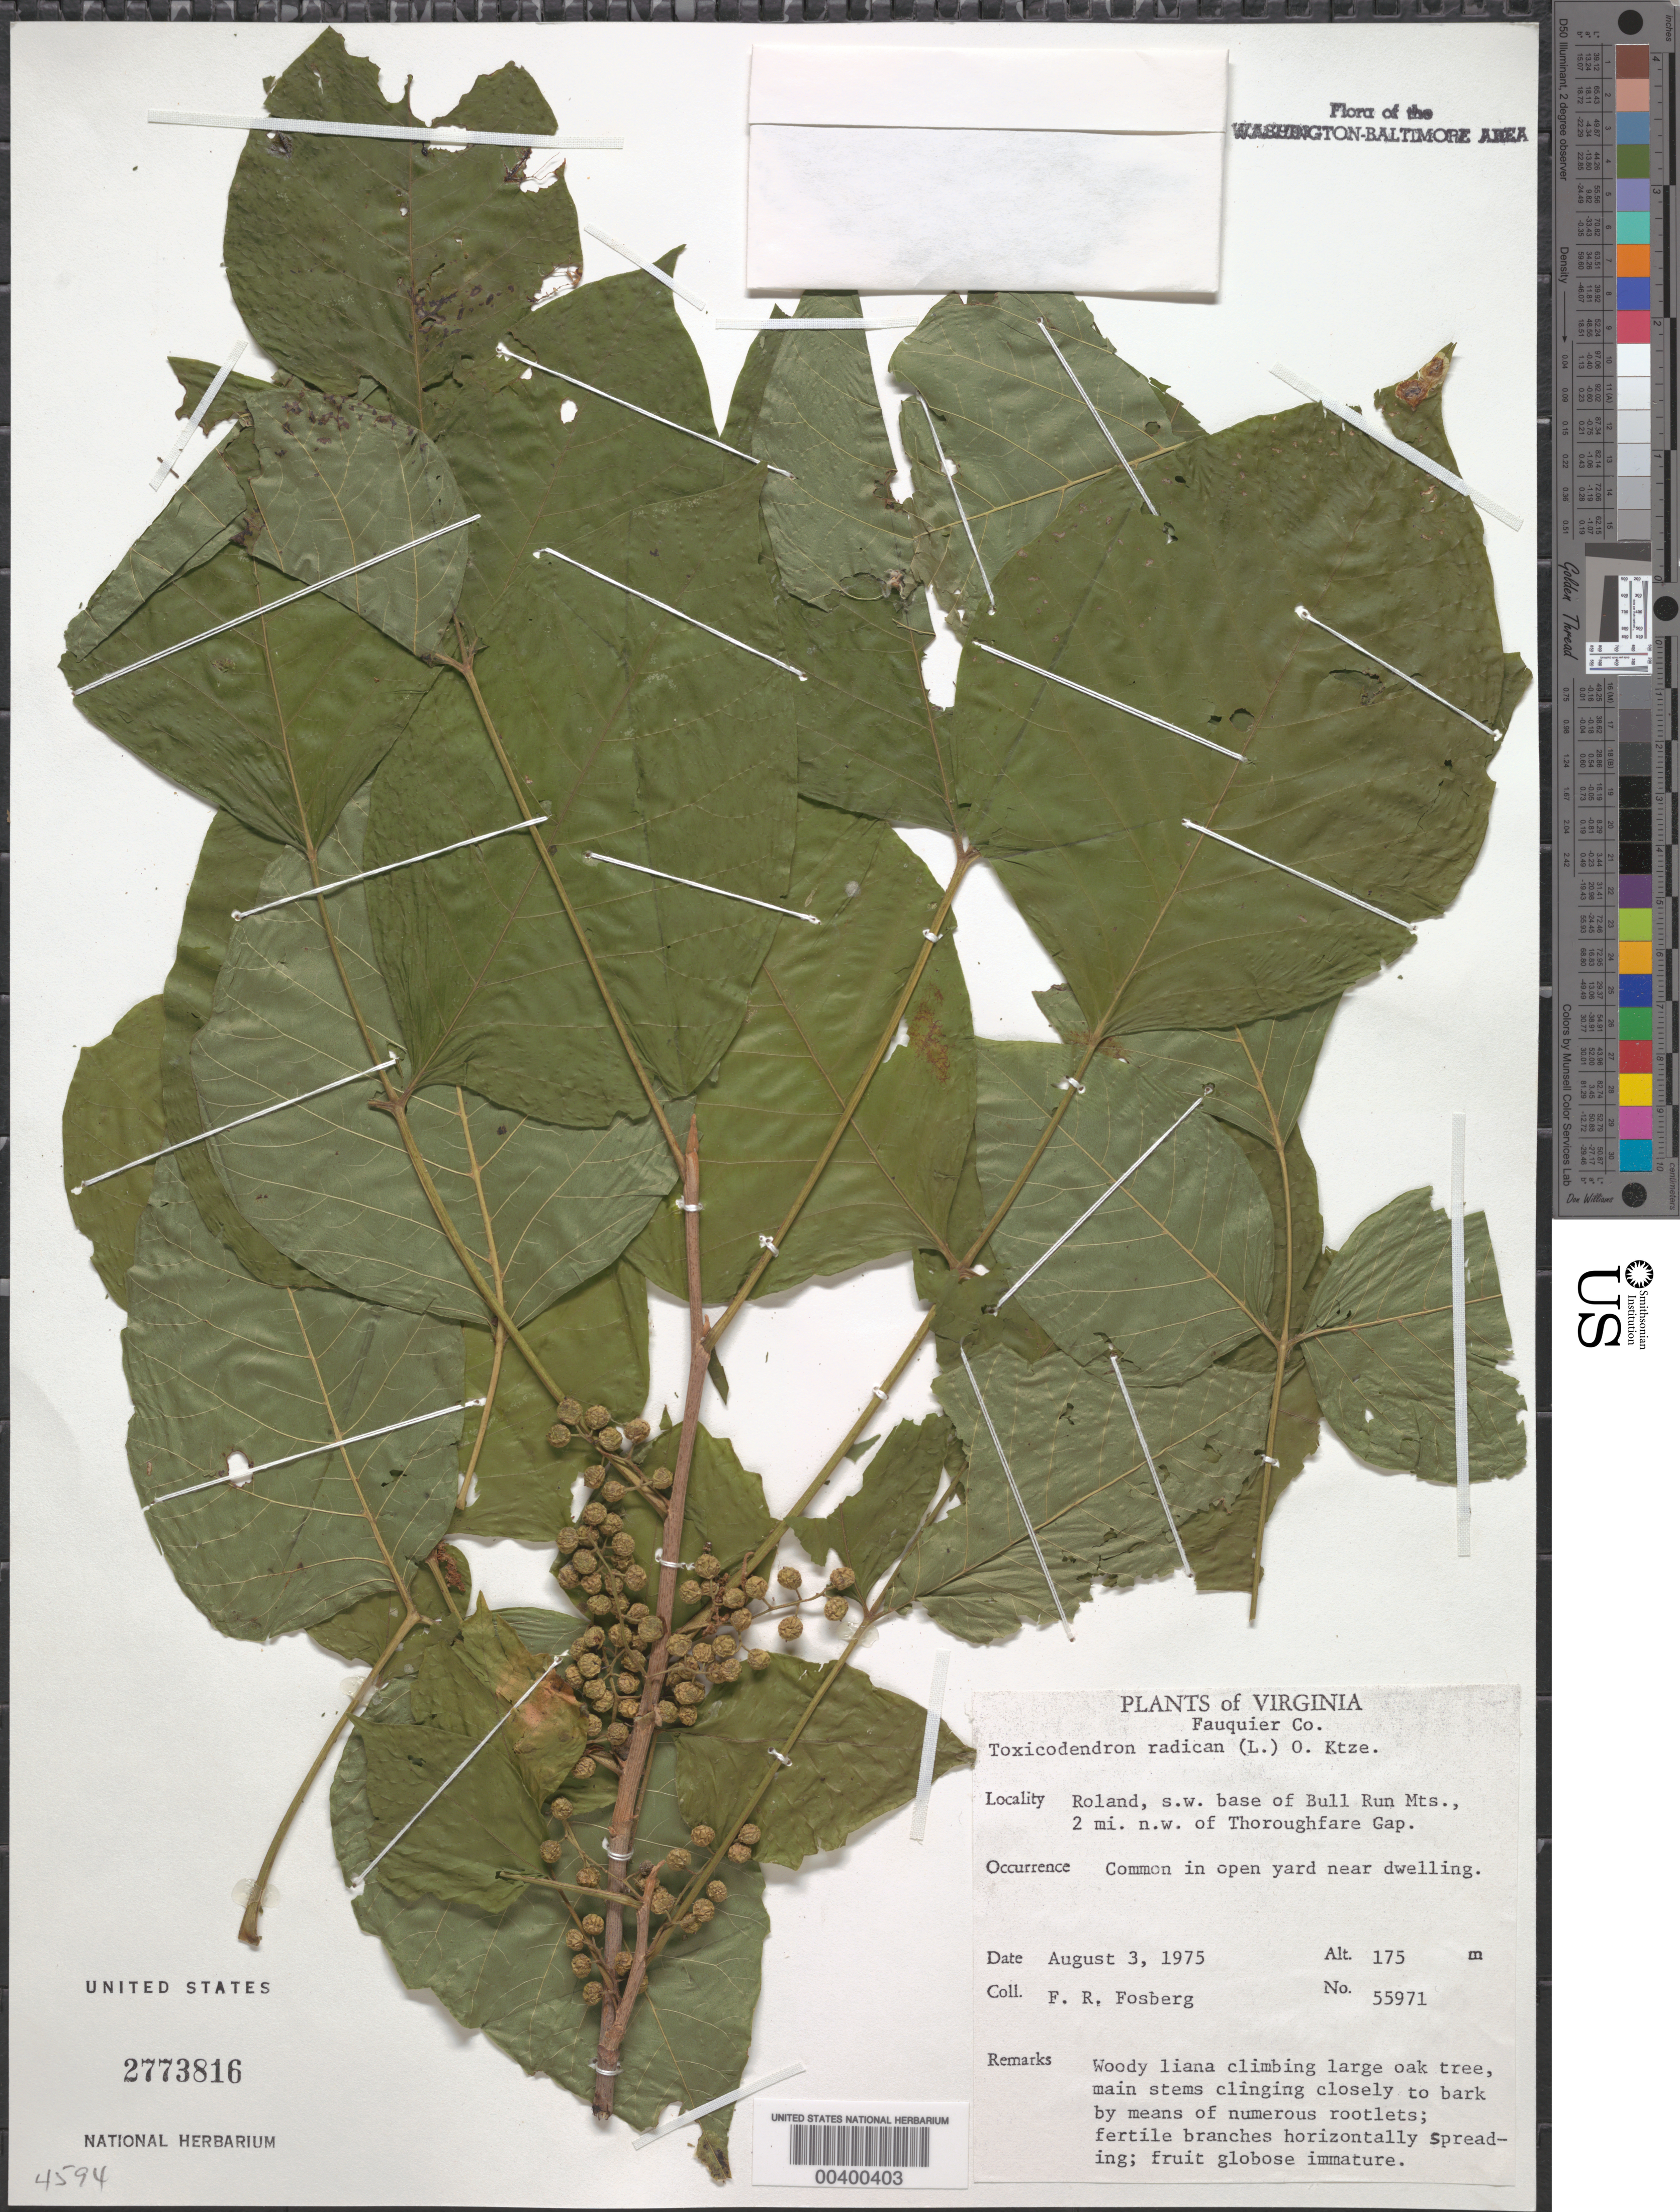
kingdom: Plantae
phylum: Tracheophyta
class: Magnoliopsida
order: Sapindales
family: Anacardiaceae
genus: Toxicodendron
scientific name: Toxicodendron radicans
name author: (L.) Kuntze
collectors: F. R. Fosberg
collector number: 55971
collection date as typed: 03 Aug 1975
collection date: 1975-08-03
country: United States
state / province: Virginia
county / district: Fauquier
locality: Roland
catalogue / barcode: US 2773816